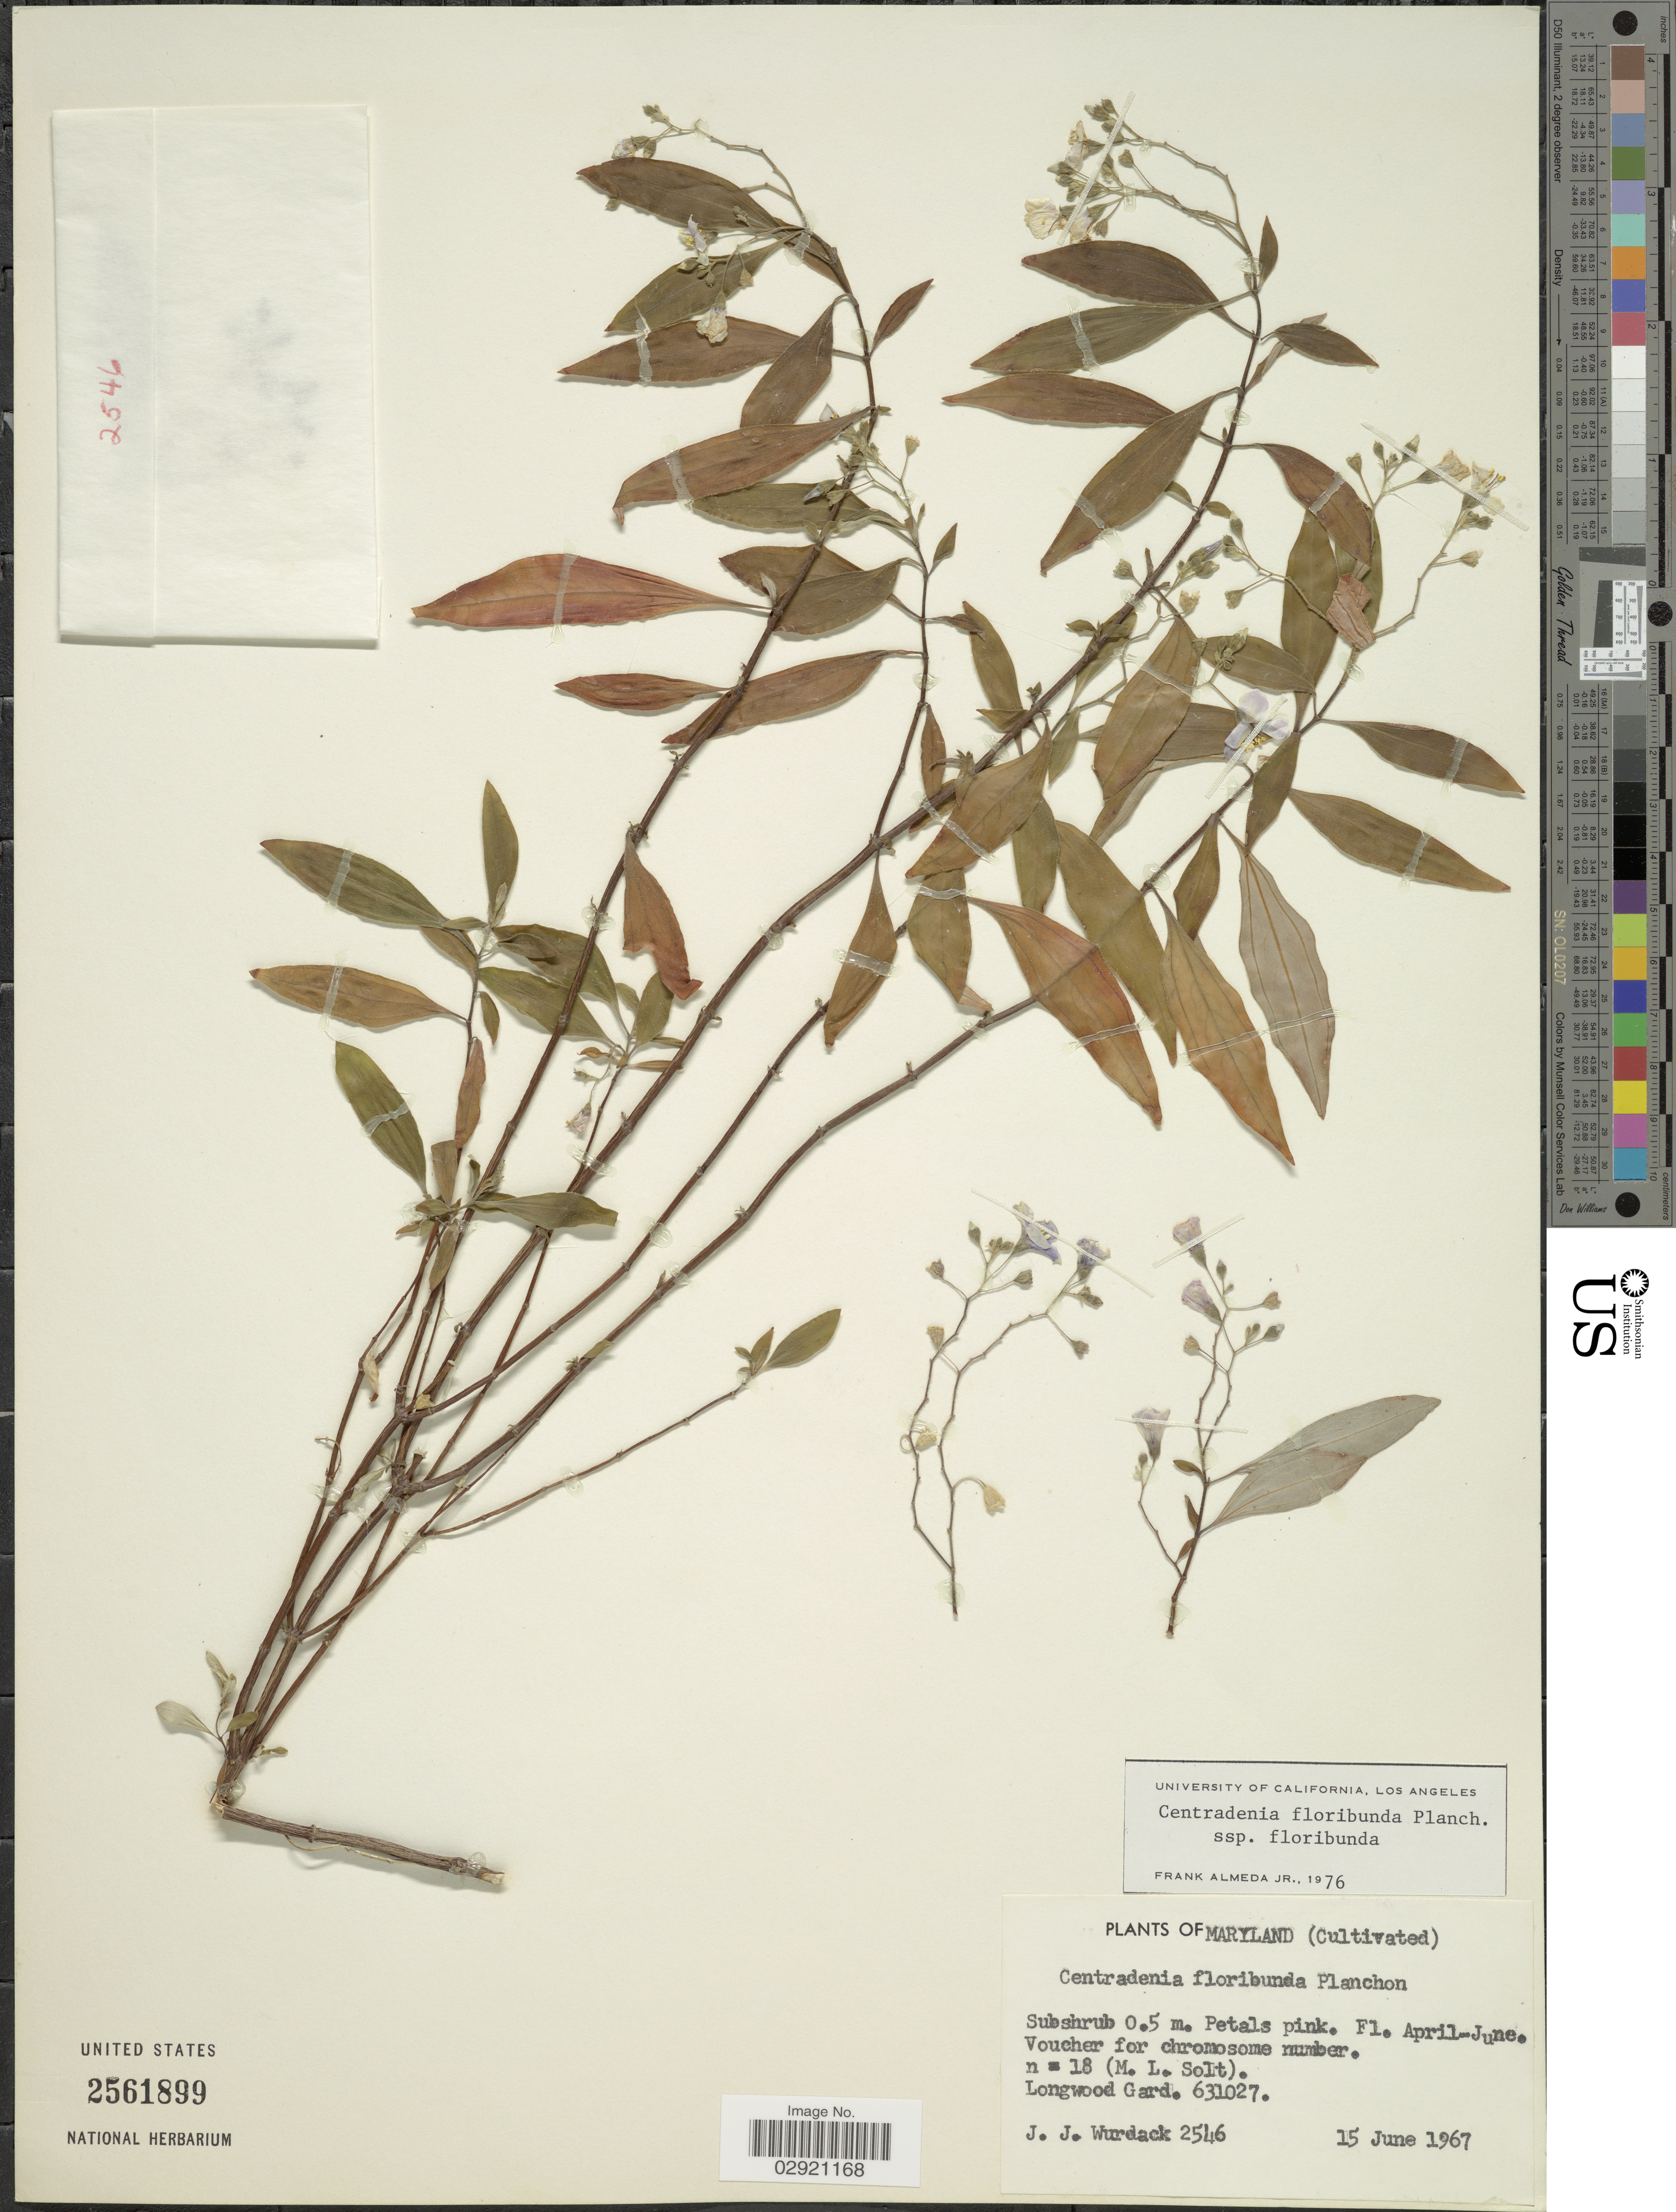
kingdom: Plantae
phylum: Tracheophyta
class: Magnoliopsida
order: Myrtales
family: Melastomataceae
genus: Centradenia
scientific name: Centradenia floribunda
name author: Planch.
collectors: J. J. Wurdack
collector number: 2546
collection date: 1967-06-15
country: United States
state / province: Maryland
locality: Longwood Gard. 631027.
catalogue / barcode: US 2561899